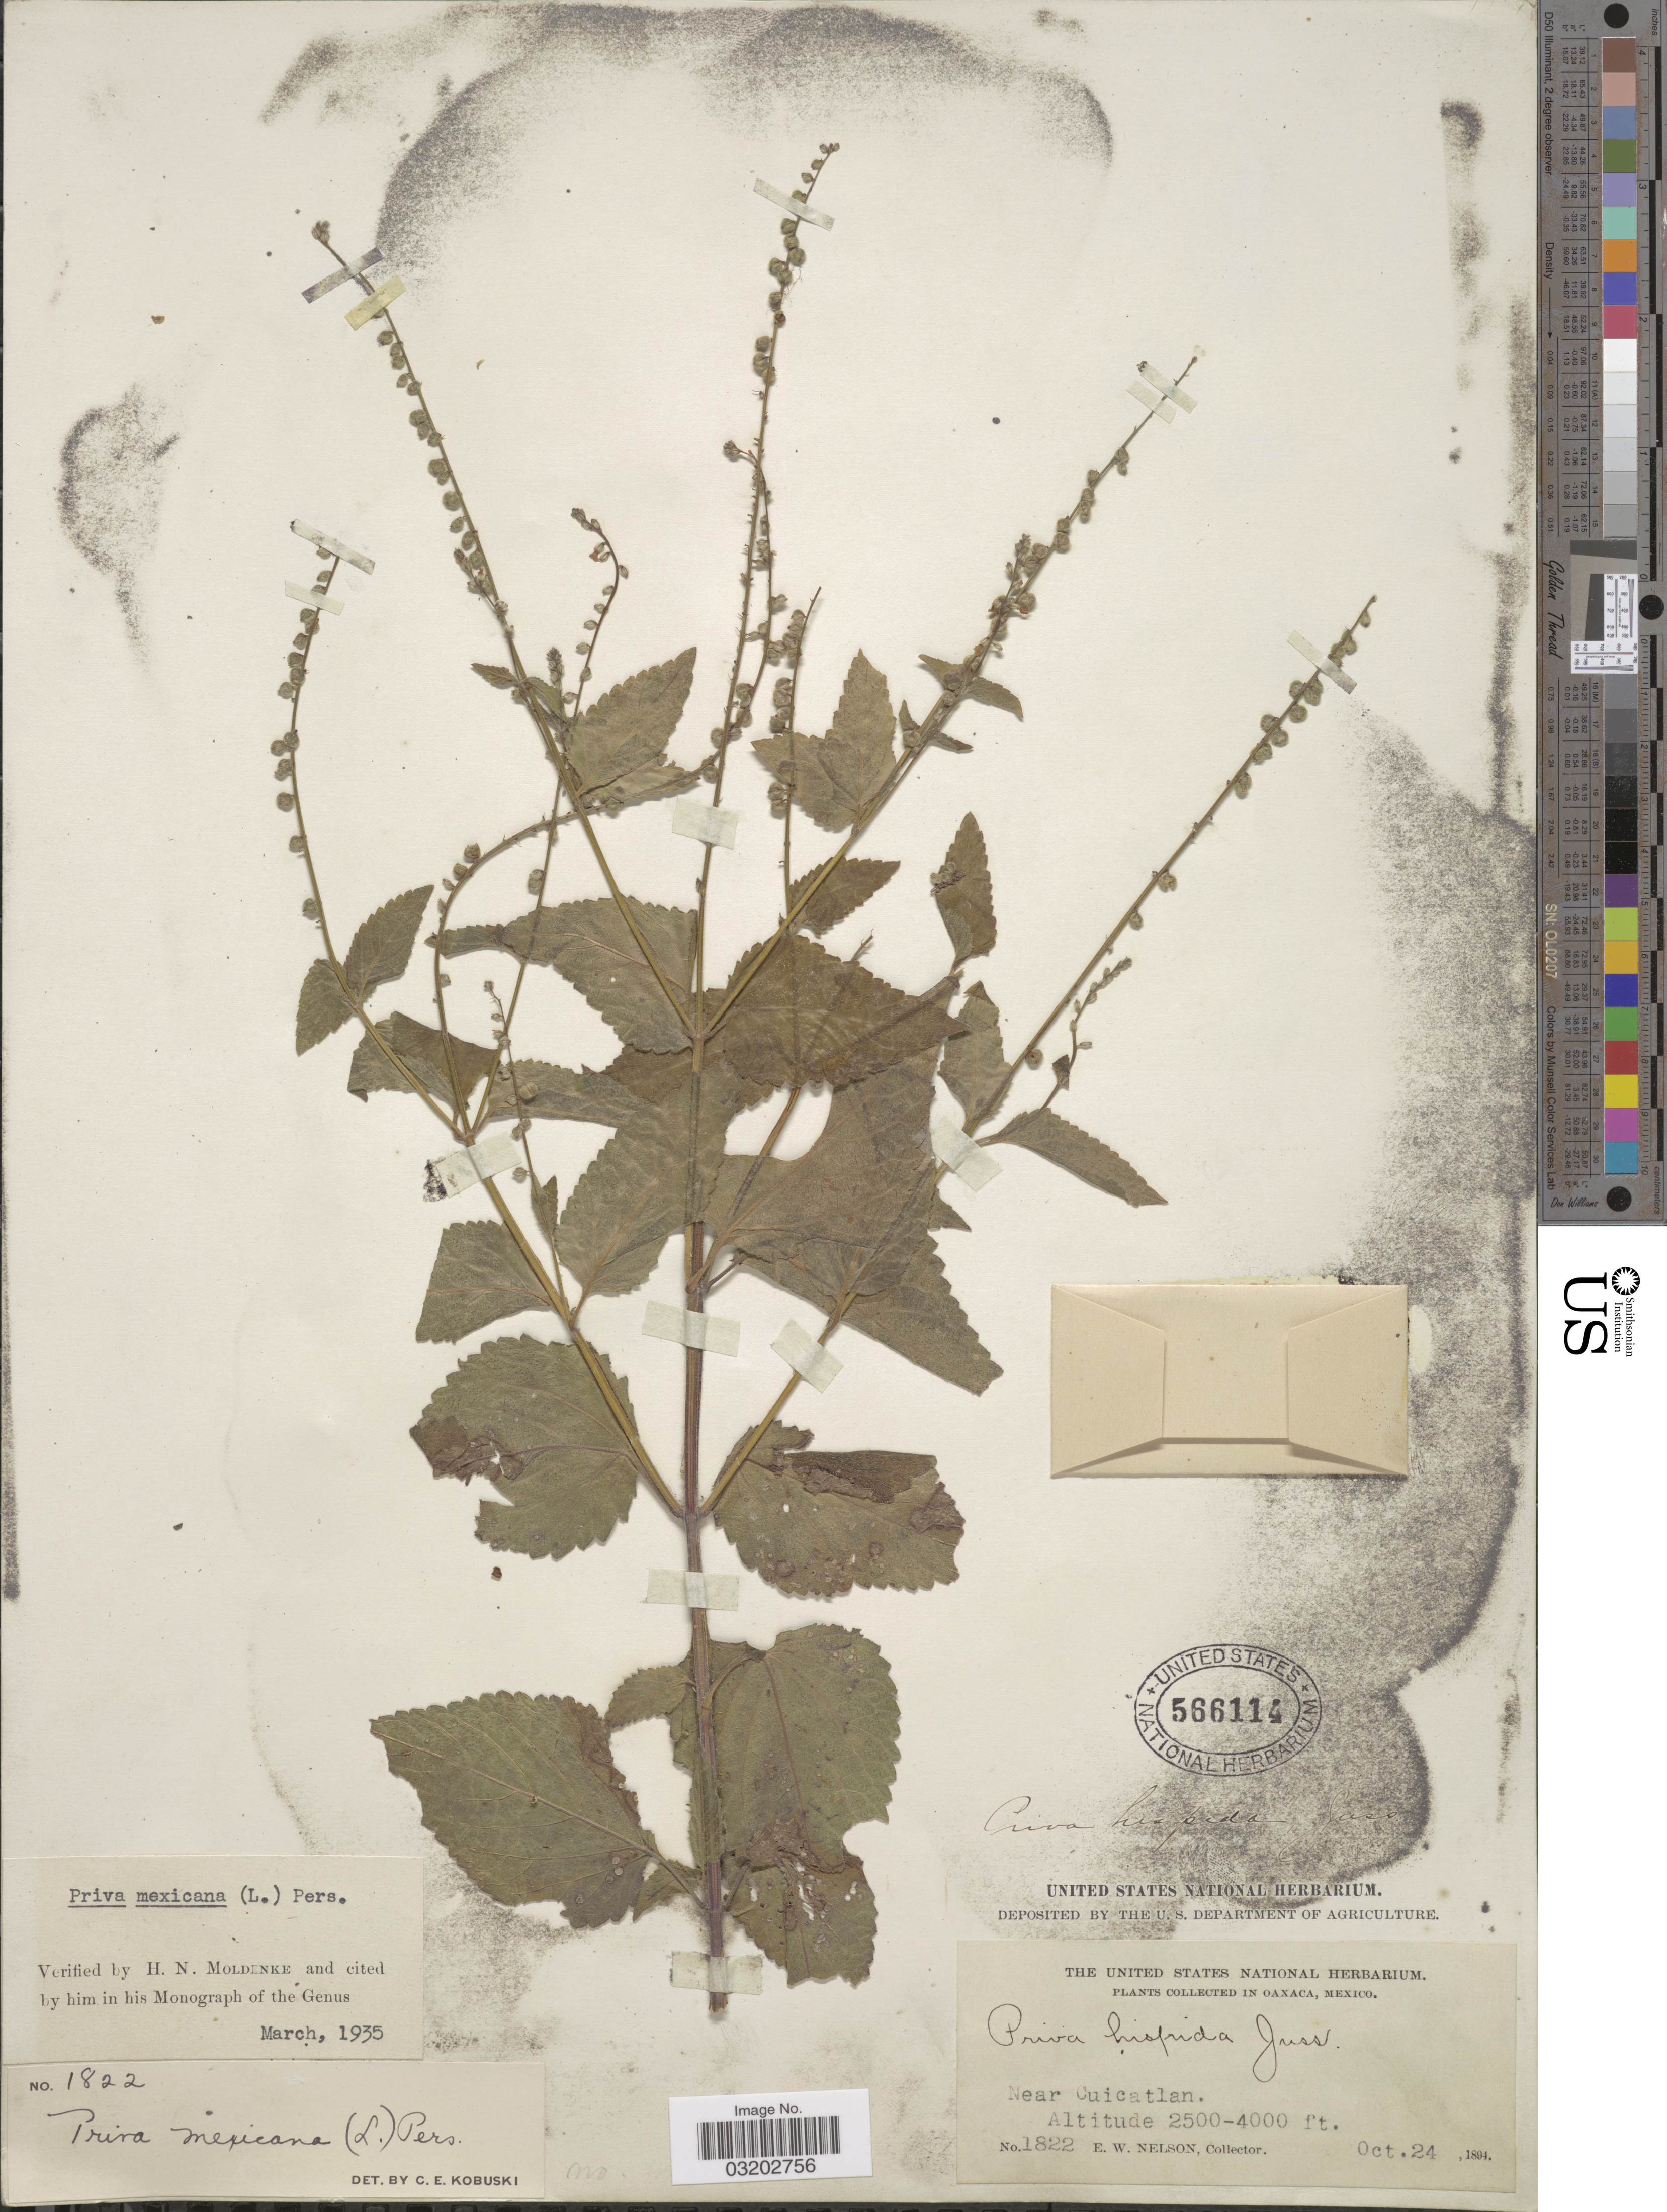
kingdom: Plantae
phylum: Tracheophyta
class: Magnoliopsida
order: Lamiales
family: Verbenaceae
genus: Priva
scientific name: Priva mexicana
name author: (L.) Pers.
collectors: E. W. Nelson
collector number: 1822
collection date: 1894-10-24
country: Mexico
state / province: Oaxaca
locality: Near Cuicatlan.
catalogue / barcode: US 566114